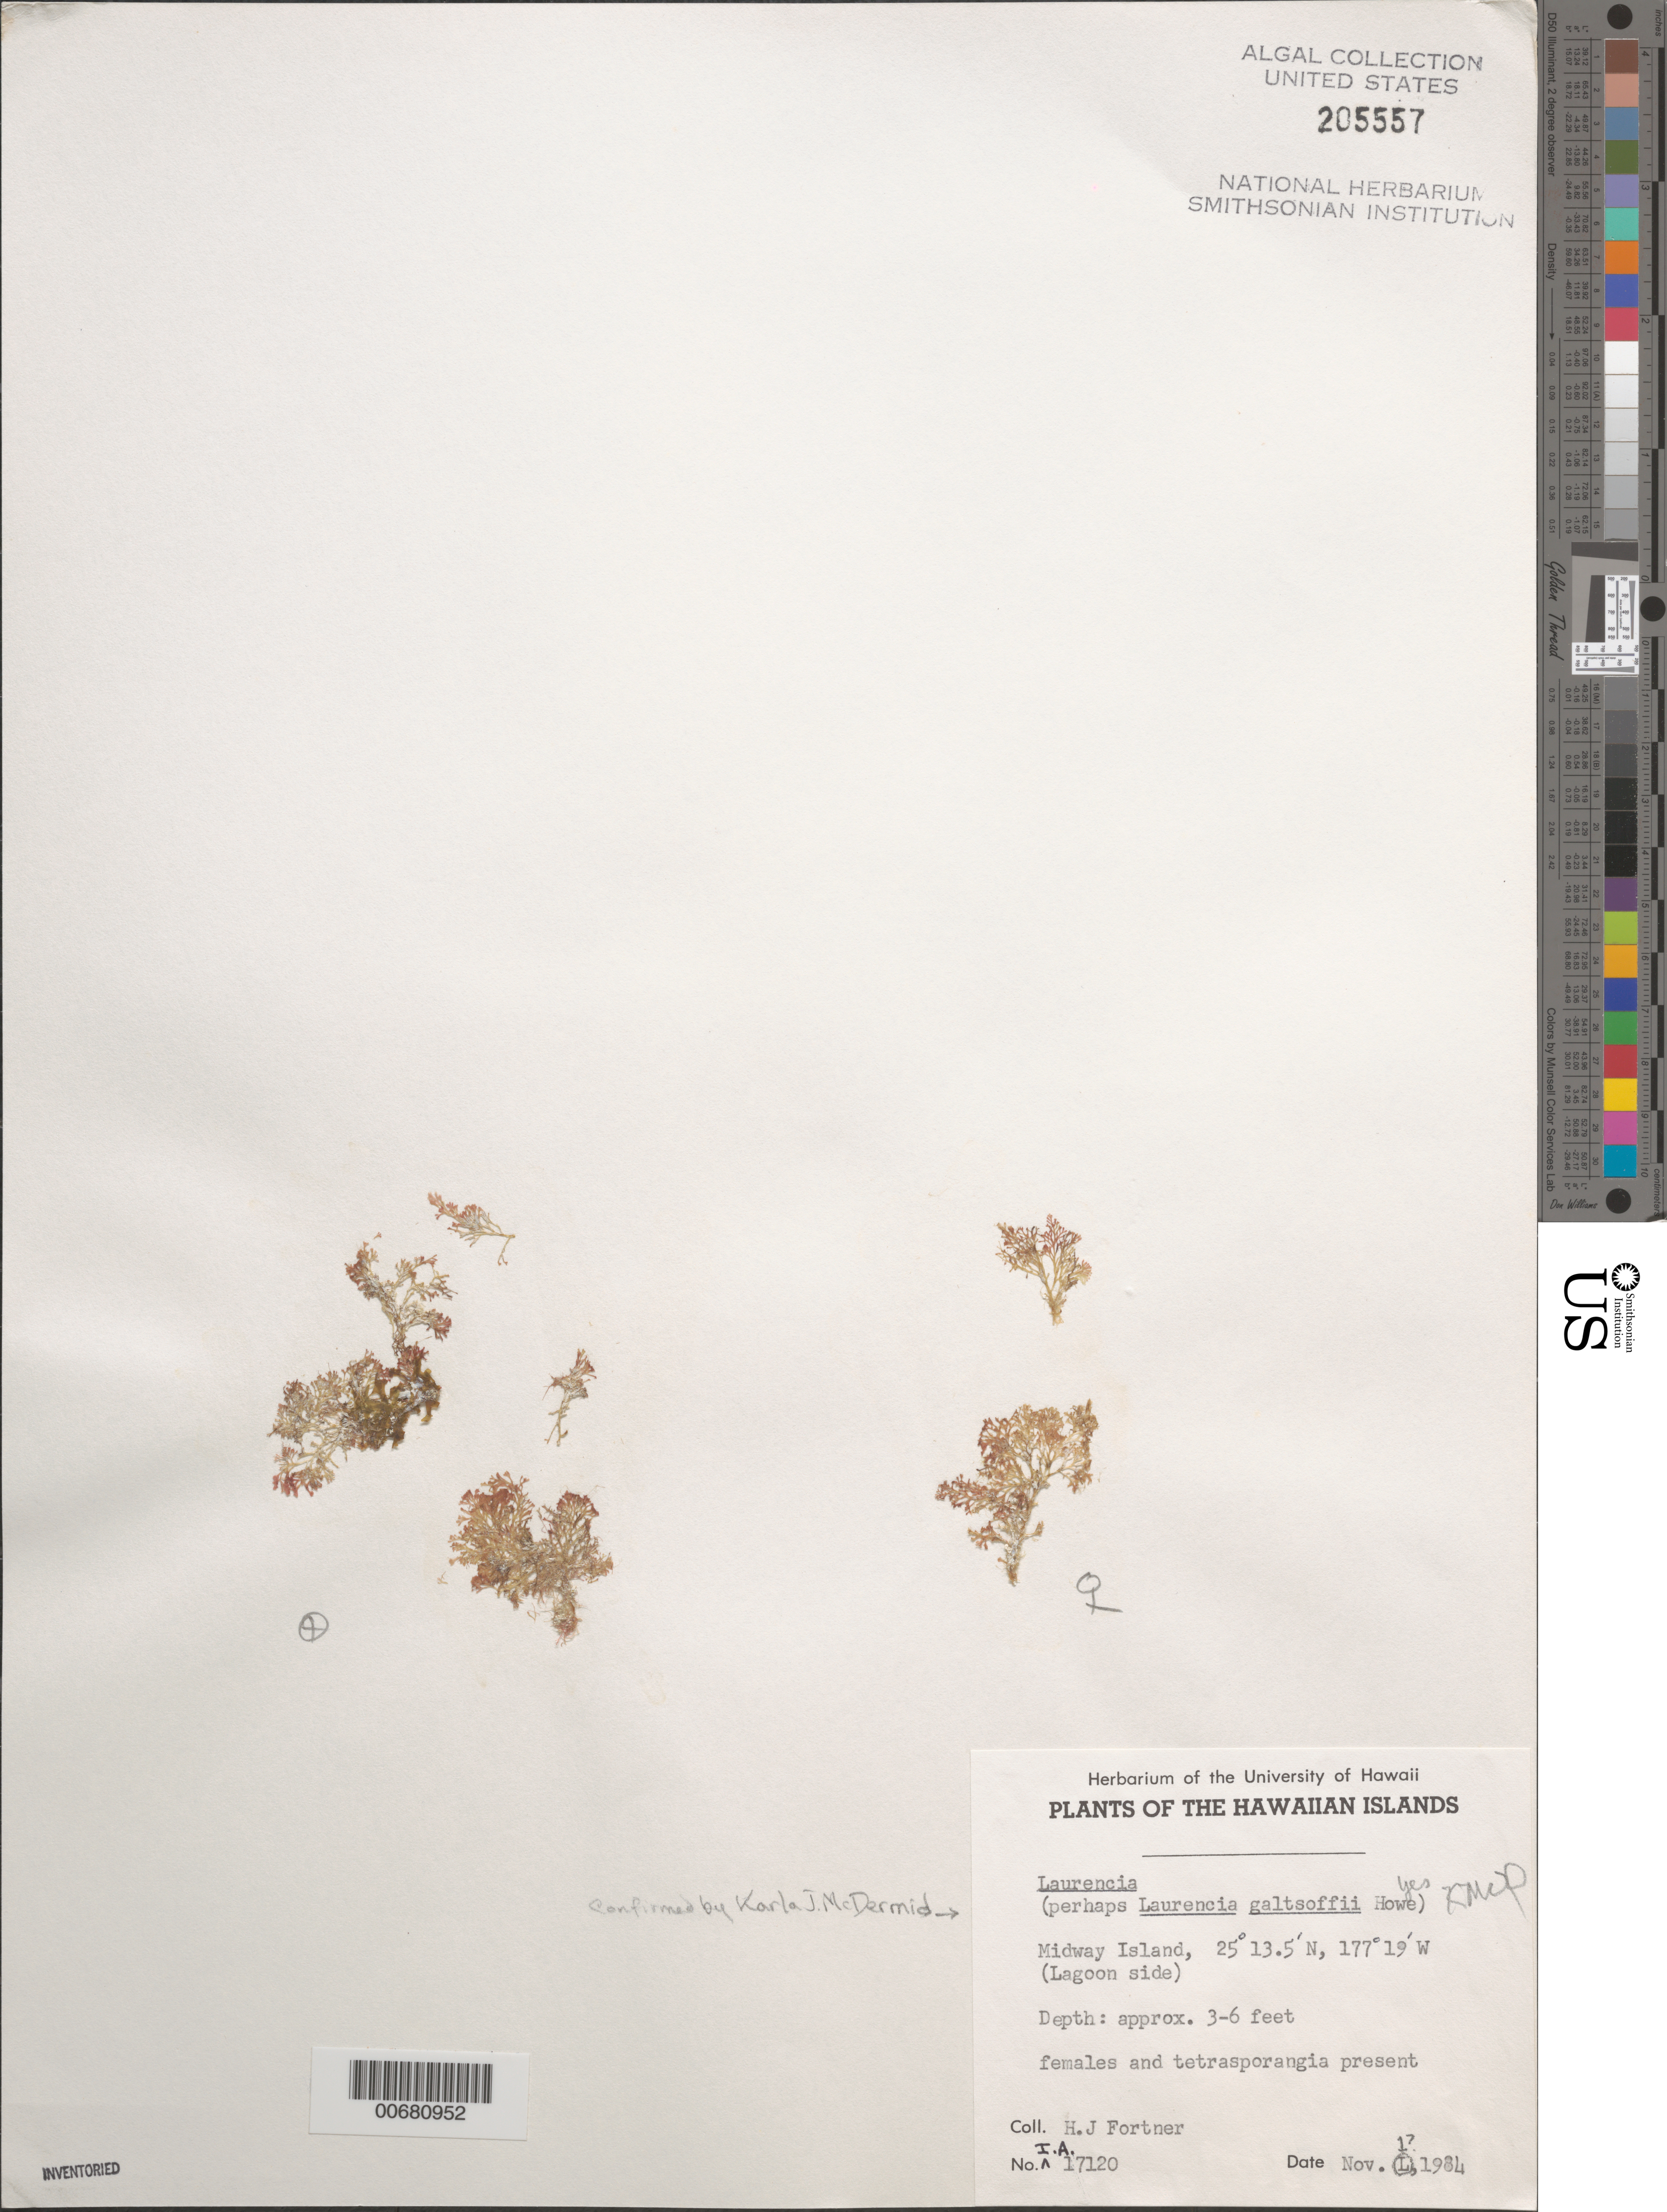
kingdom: Plantae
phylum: Rhodophyta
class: Florideophyceae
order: Ceramiales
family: Rhodomelaceae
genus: Laurencia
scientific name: Laurencia galtsoffii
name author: M. Howe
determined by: McDermid, K. J.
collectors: H. Fortner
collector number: IAA 17120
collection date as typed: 01 Nov 1984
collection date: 1984-11-01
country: U.S. Administered Pacific Islands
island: Midway Atoll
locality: Lagoon side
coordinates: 25 13.5' N, 177 19' W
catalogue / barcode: US 205557